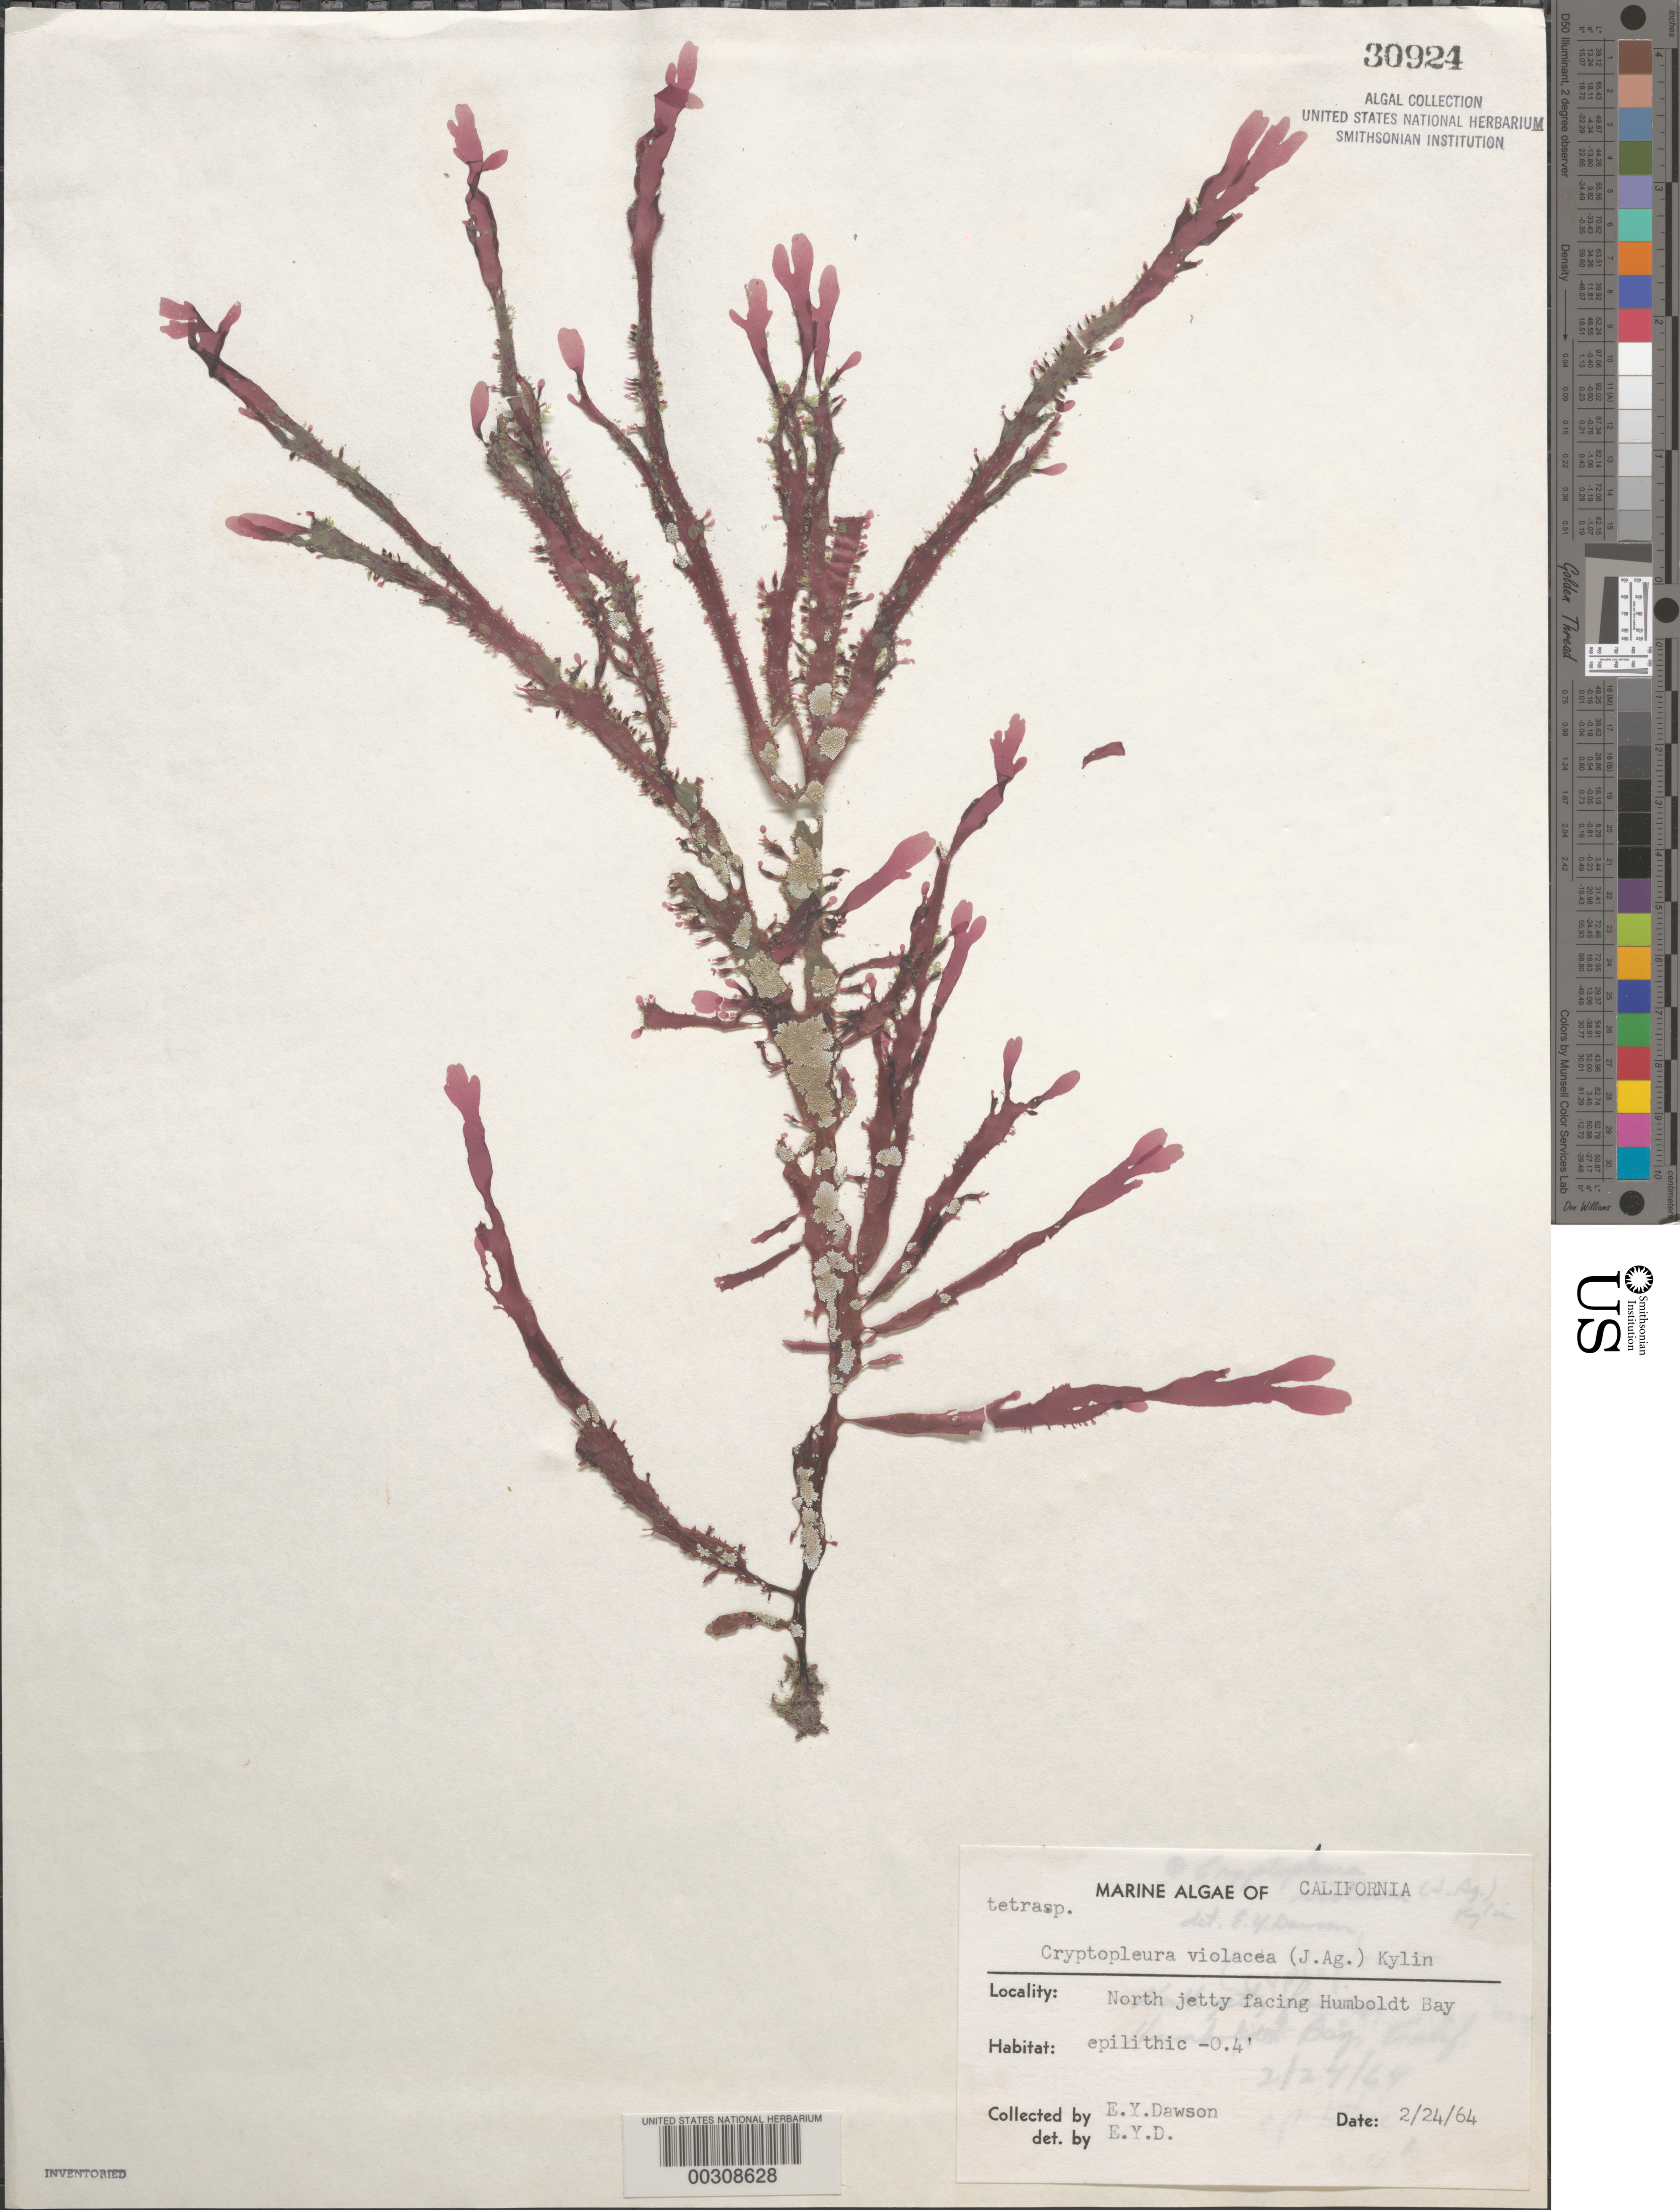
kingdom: Plantae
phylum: Rhodophyta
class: Florideophyceae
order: Ceramiales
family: Delesseriaceae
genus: Cryptopleura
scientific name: Cryptopleura violacea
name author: (J. Ag.) Kylin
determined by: Dawson, E. Y.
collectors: E. Y. Dawson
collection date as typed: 24 Feb 1965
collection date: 1965-02-24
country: United States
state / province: California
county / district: Humboldt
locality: Humboldt Bay, North Jetty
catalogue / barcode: US 30924